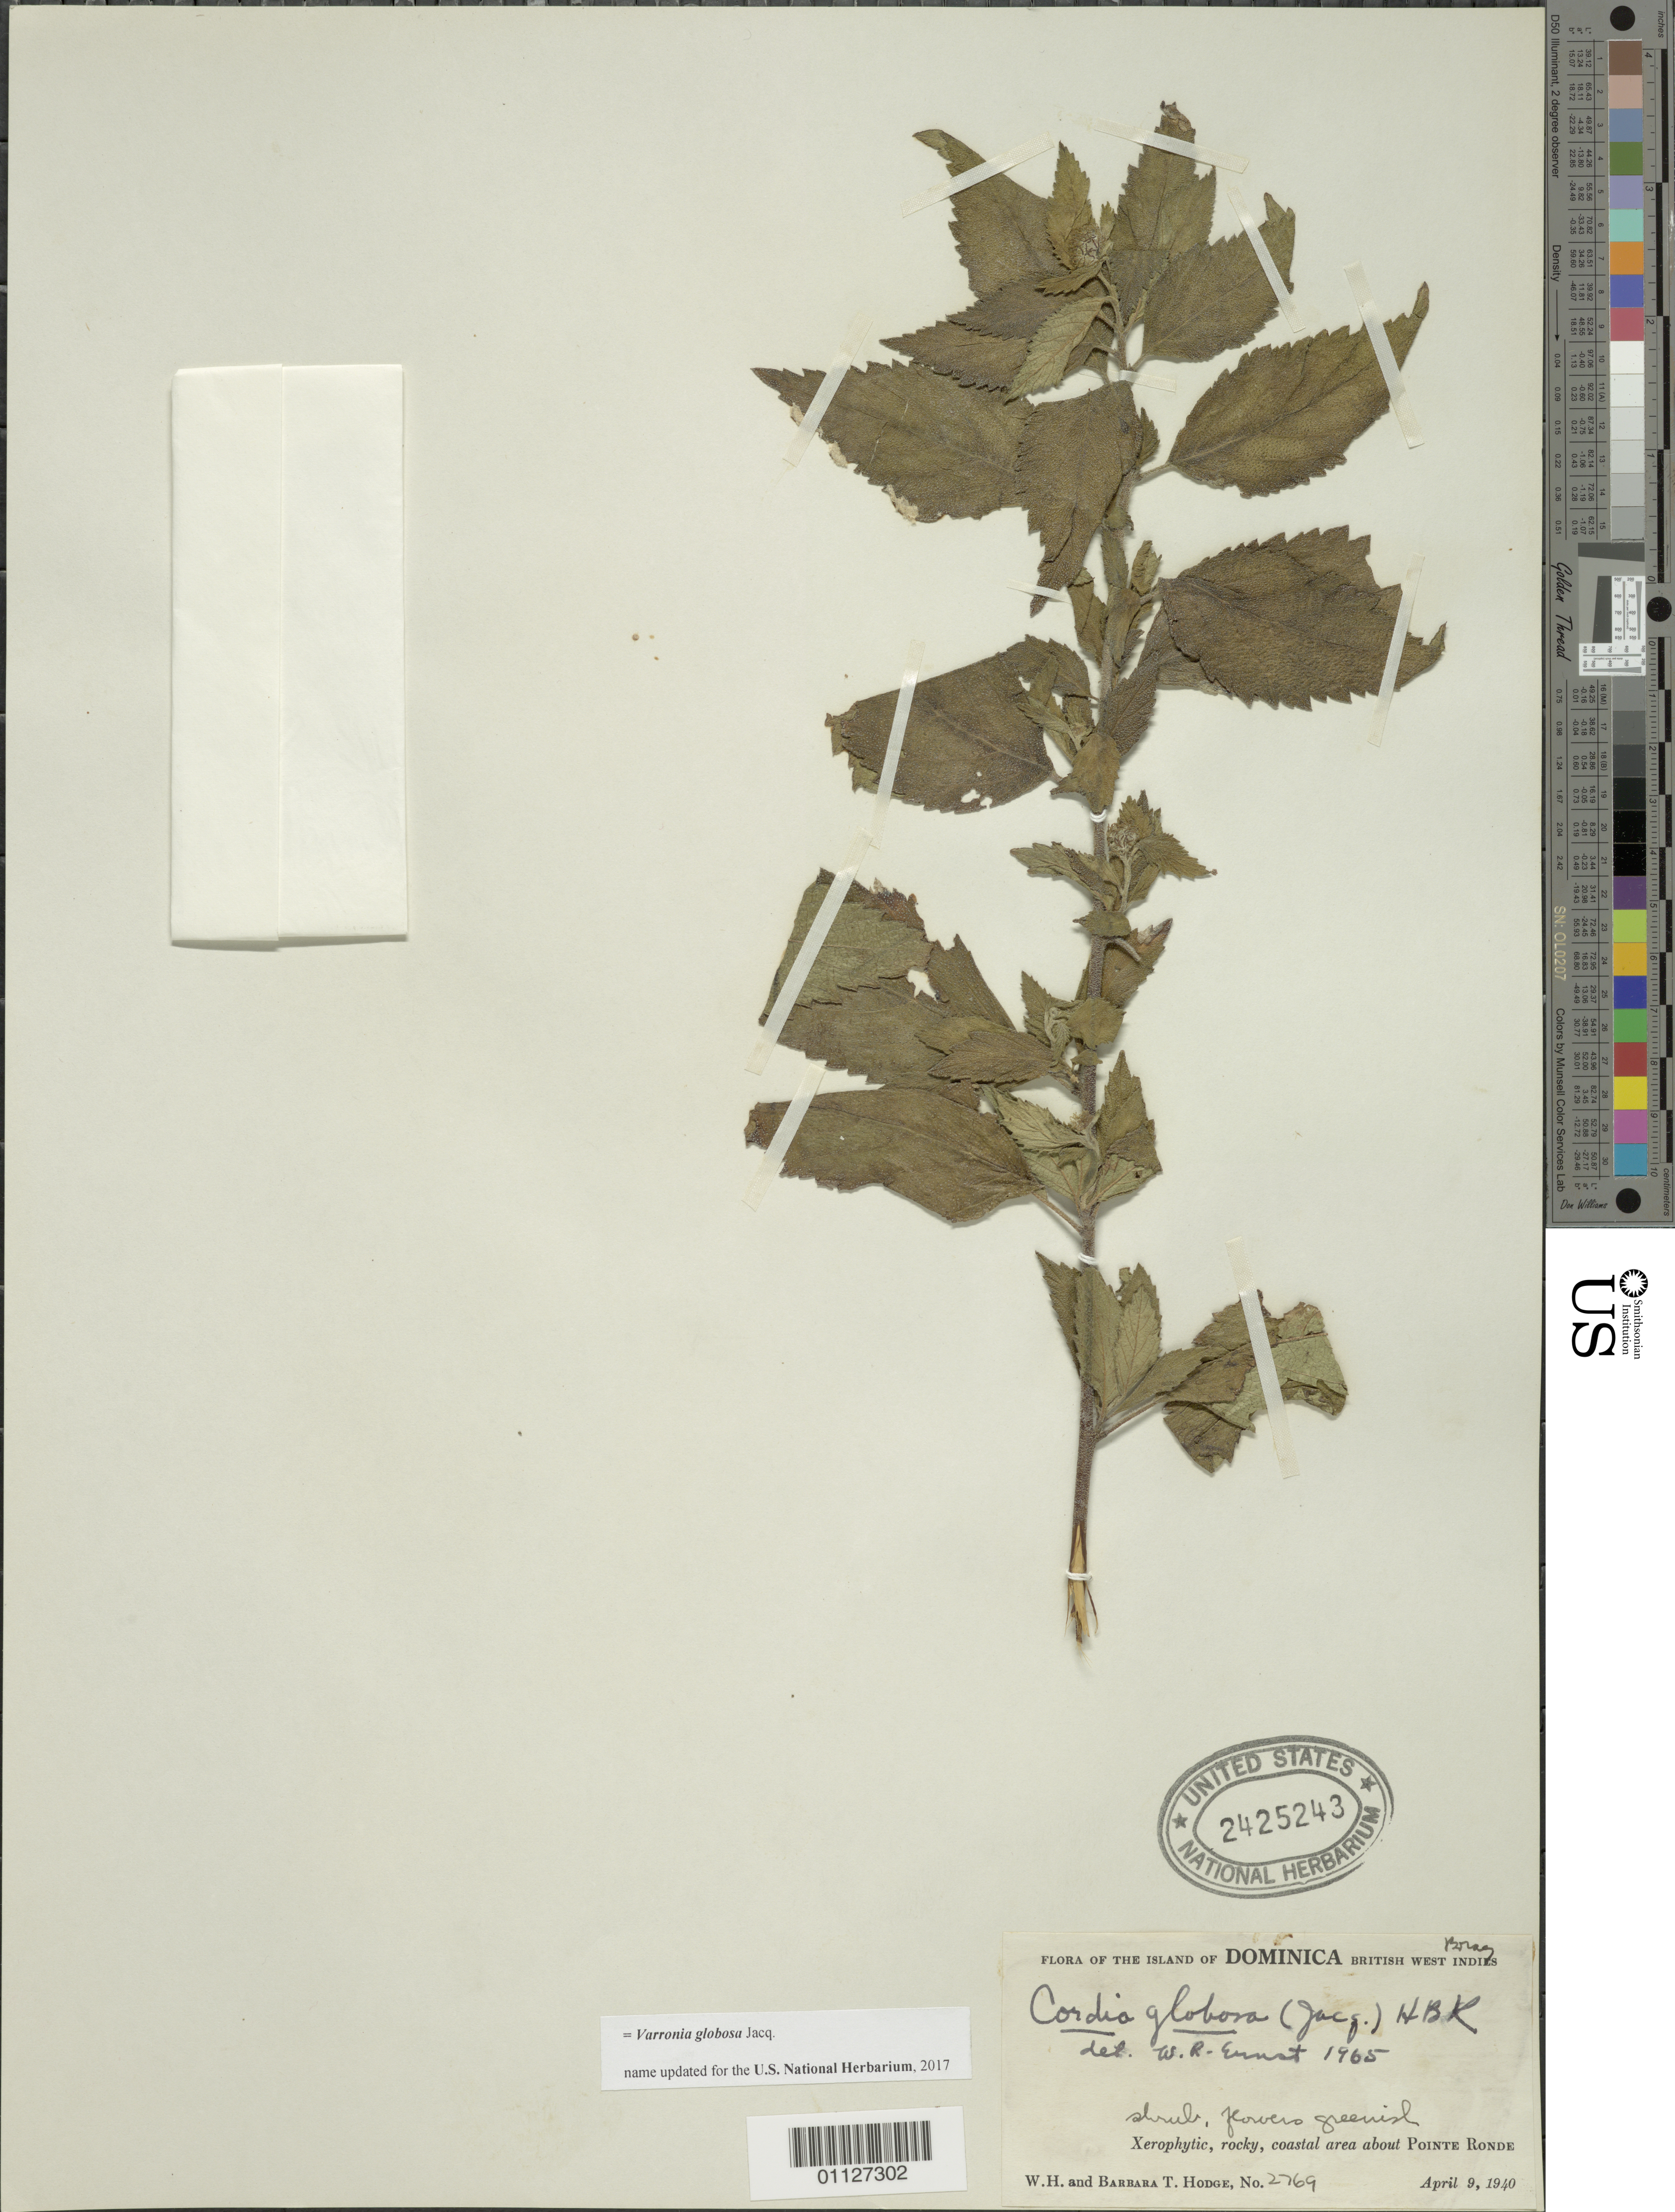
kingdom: Plantae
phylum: Tracheophyta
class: Magnoliopsida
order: Boraginales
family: Cordiaceae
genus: Varronia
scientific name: Varronia globosa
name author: Jacq.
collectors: W. Hodge & B. Hodge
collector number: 2769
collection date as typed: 09 Apr 1940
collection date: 1940-04-09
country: Dominica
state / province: St. John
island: Dominica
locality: Pointe Ronde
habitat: Xerophytic, rocky coastal area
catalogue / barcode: US 2425243